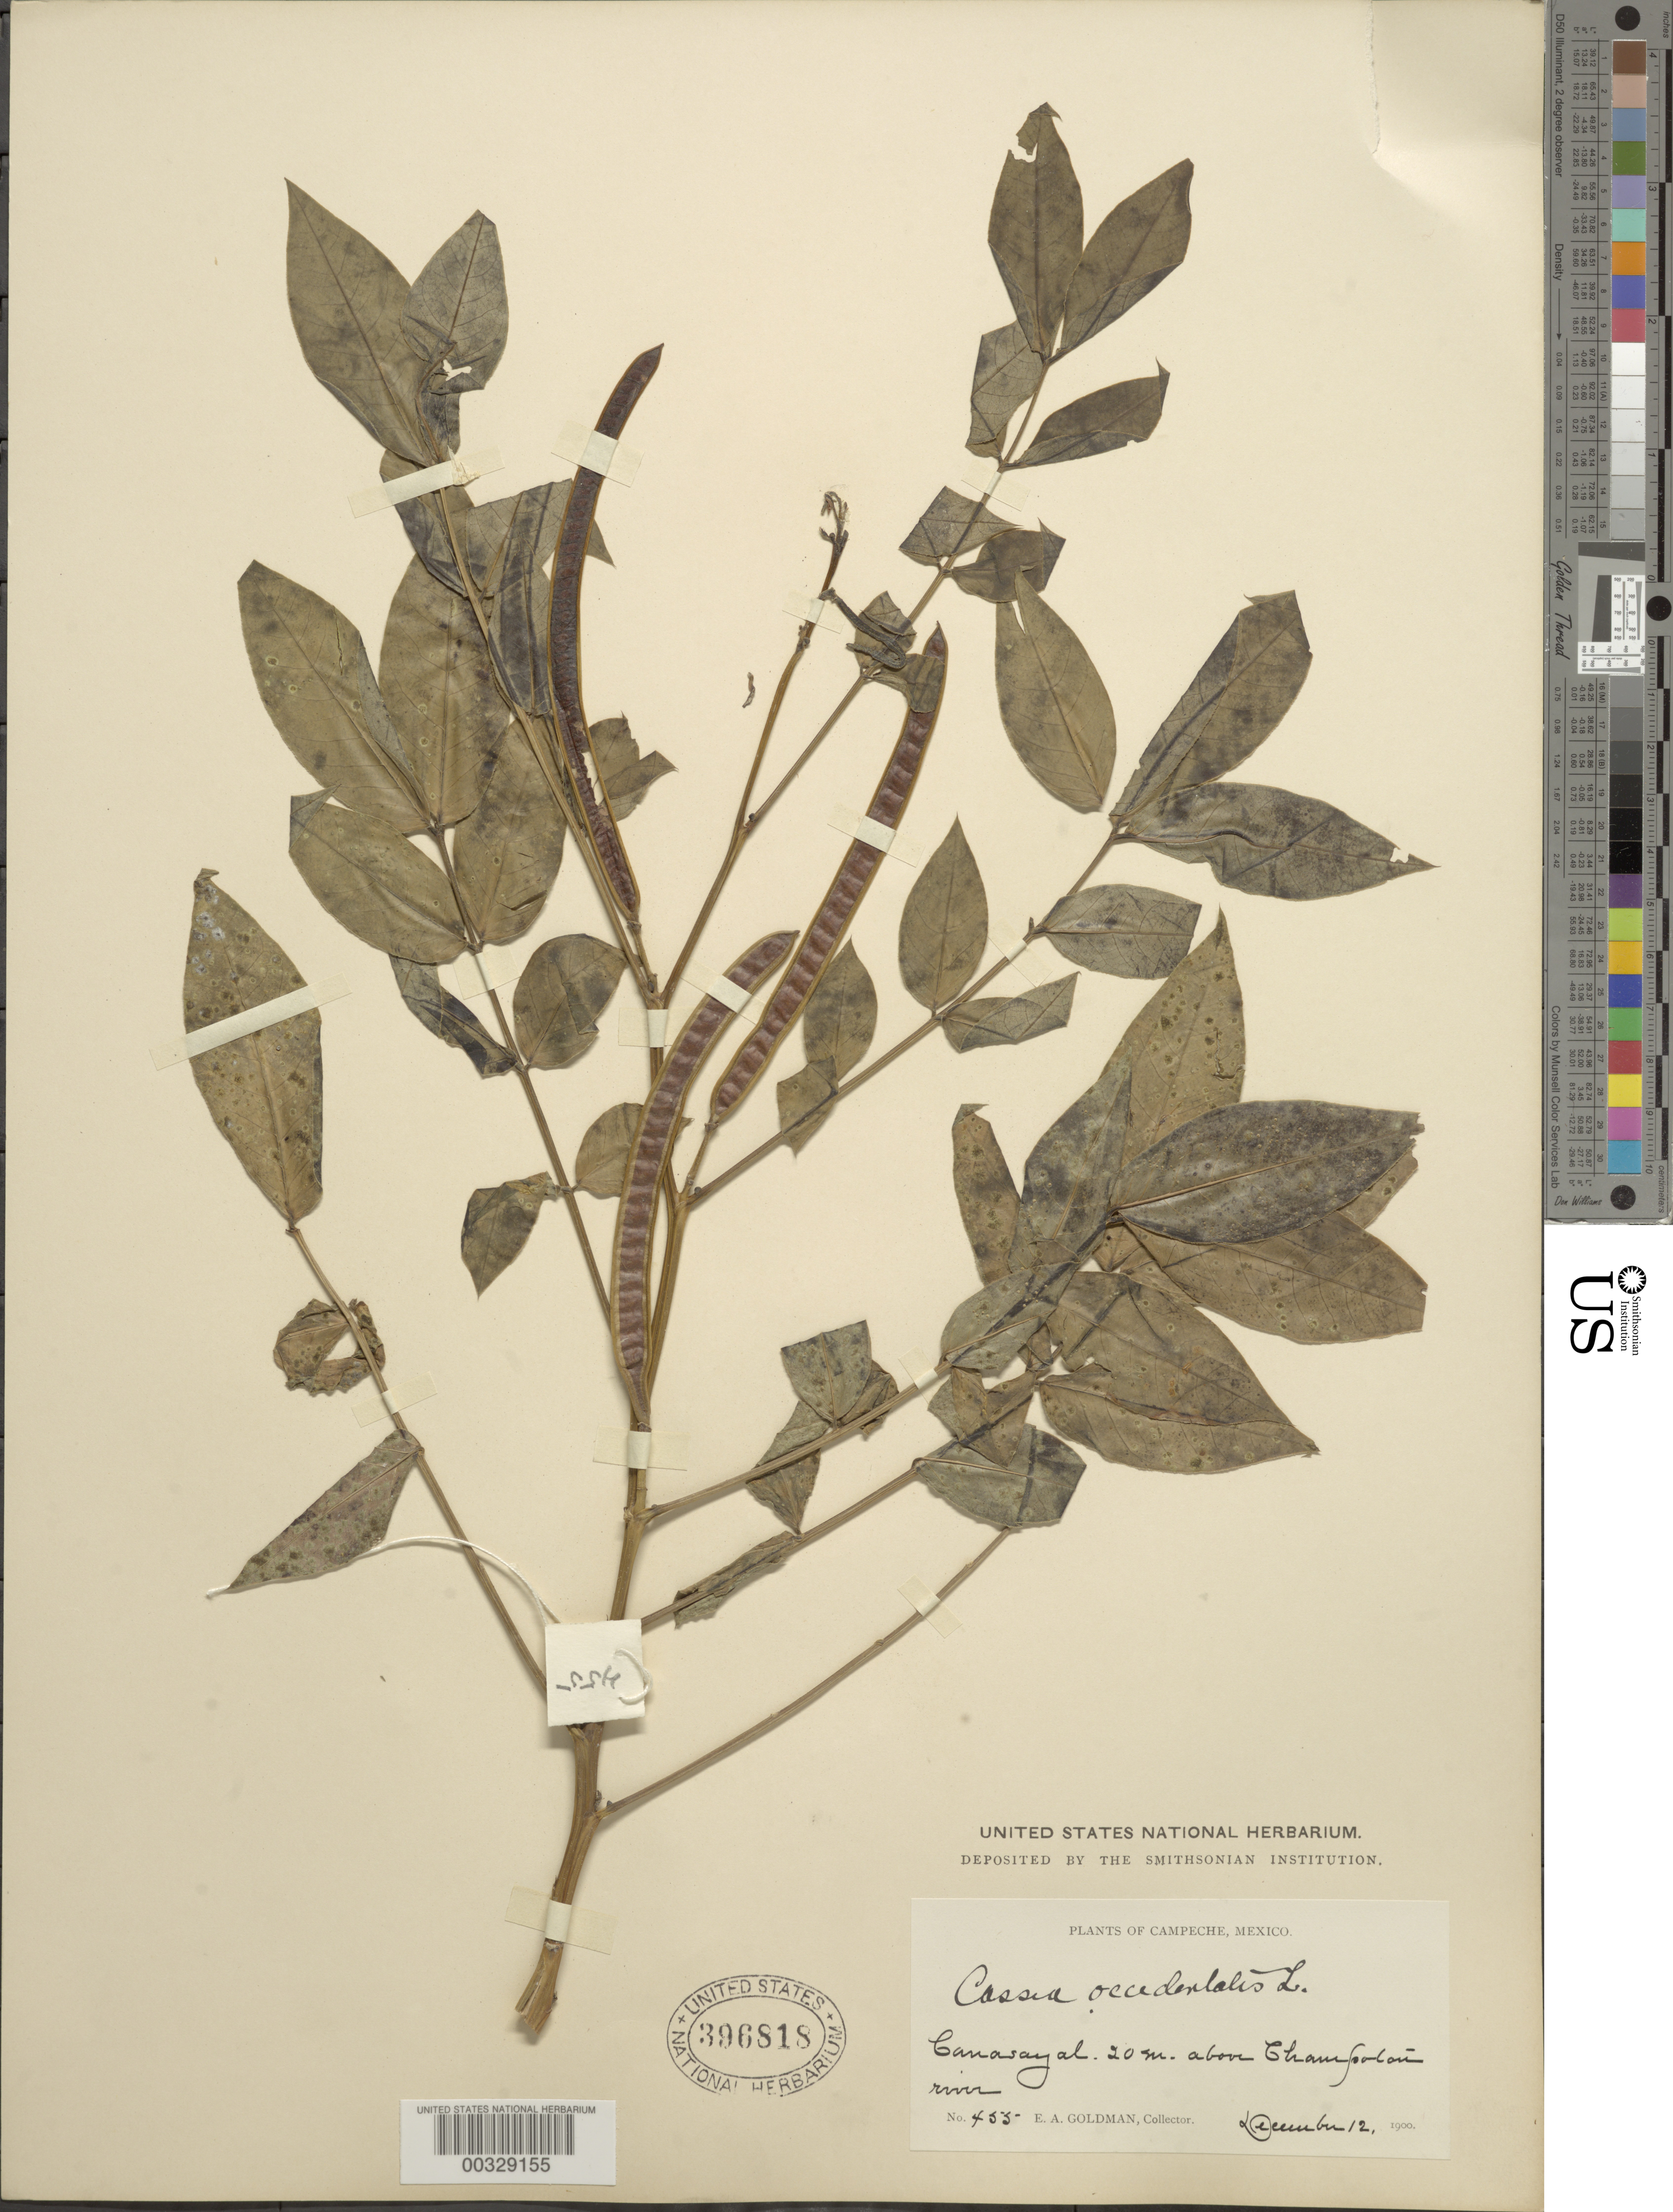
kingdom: Plantae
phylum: Tracheophyta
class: Magnoliopsida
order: Fabales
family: Fabaceae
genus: Senna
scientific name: Senna occidentalis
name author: (L.) Link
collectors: E. A. Goldman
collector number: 455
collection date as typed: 12 Dec 1900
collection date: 1900-12-12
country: Mexico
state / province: Campeche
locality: Canasayal, 20 m above Chamfolan River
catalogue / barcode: US 396818